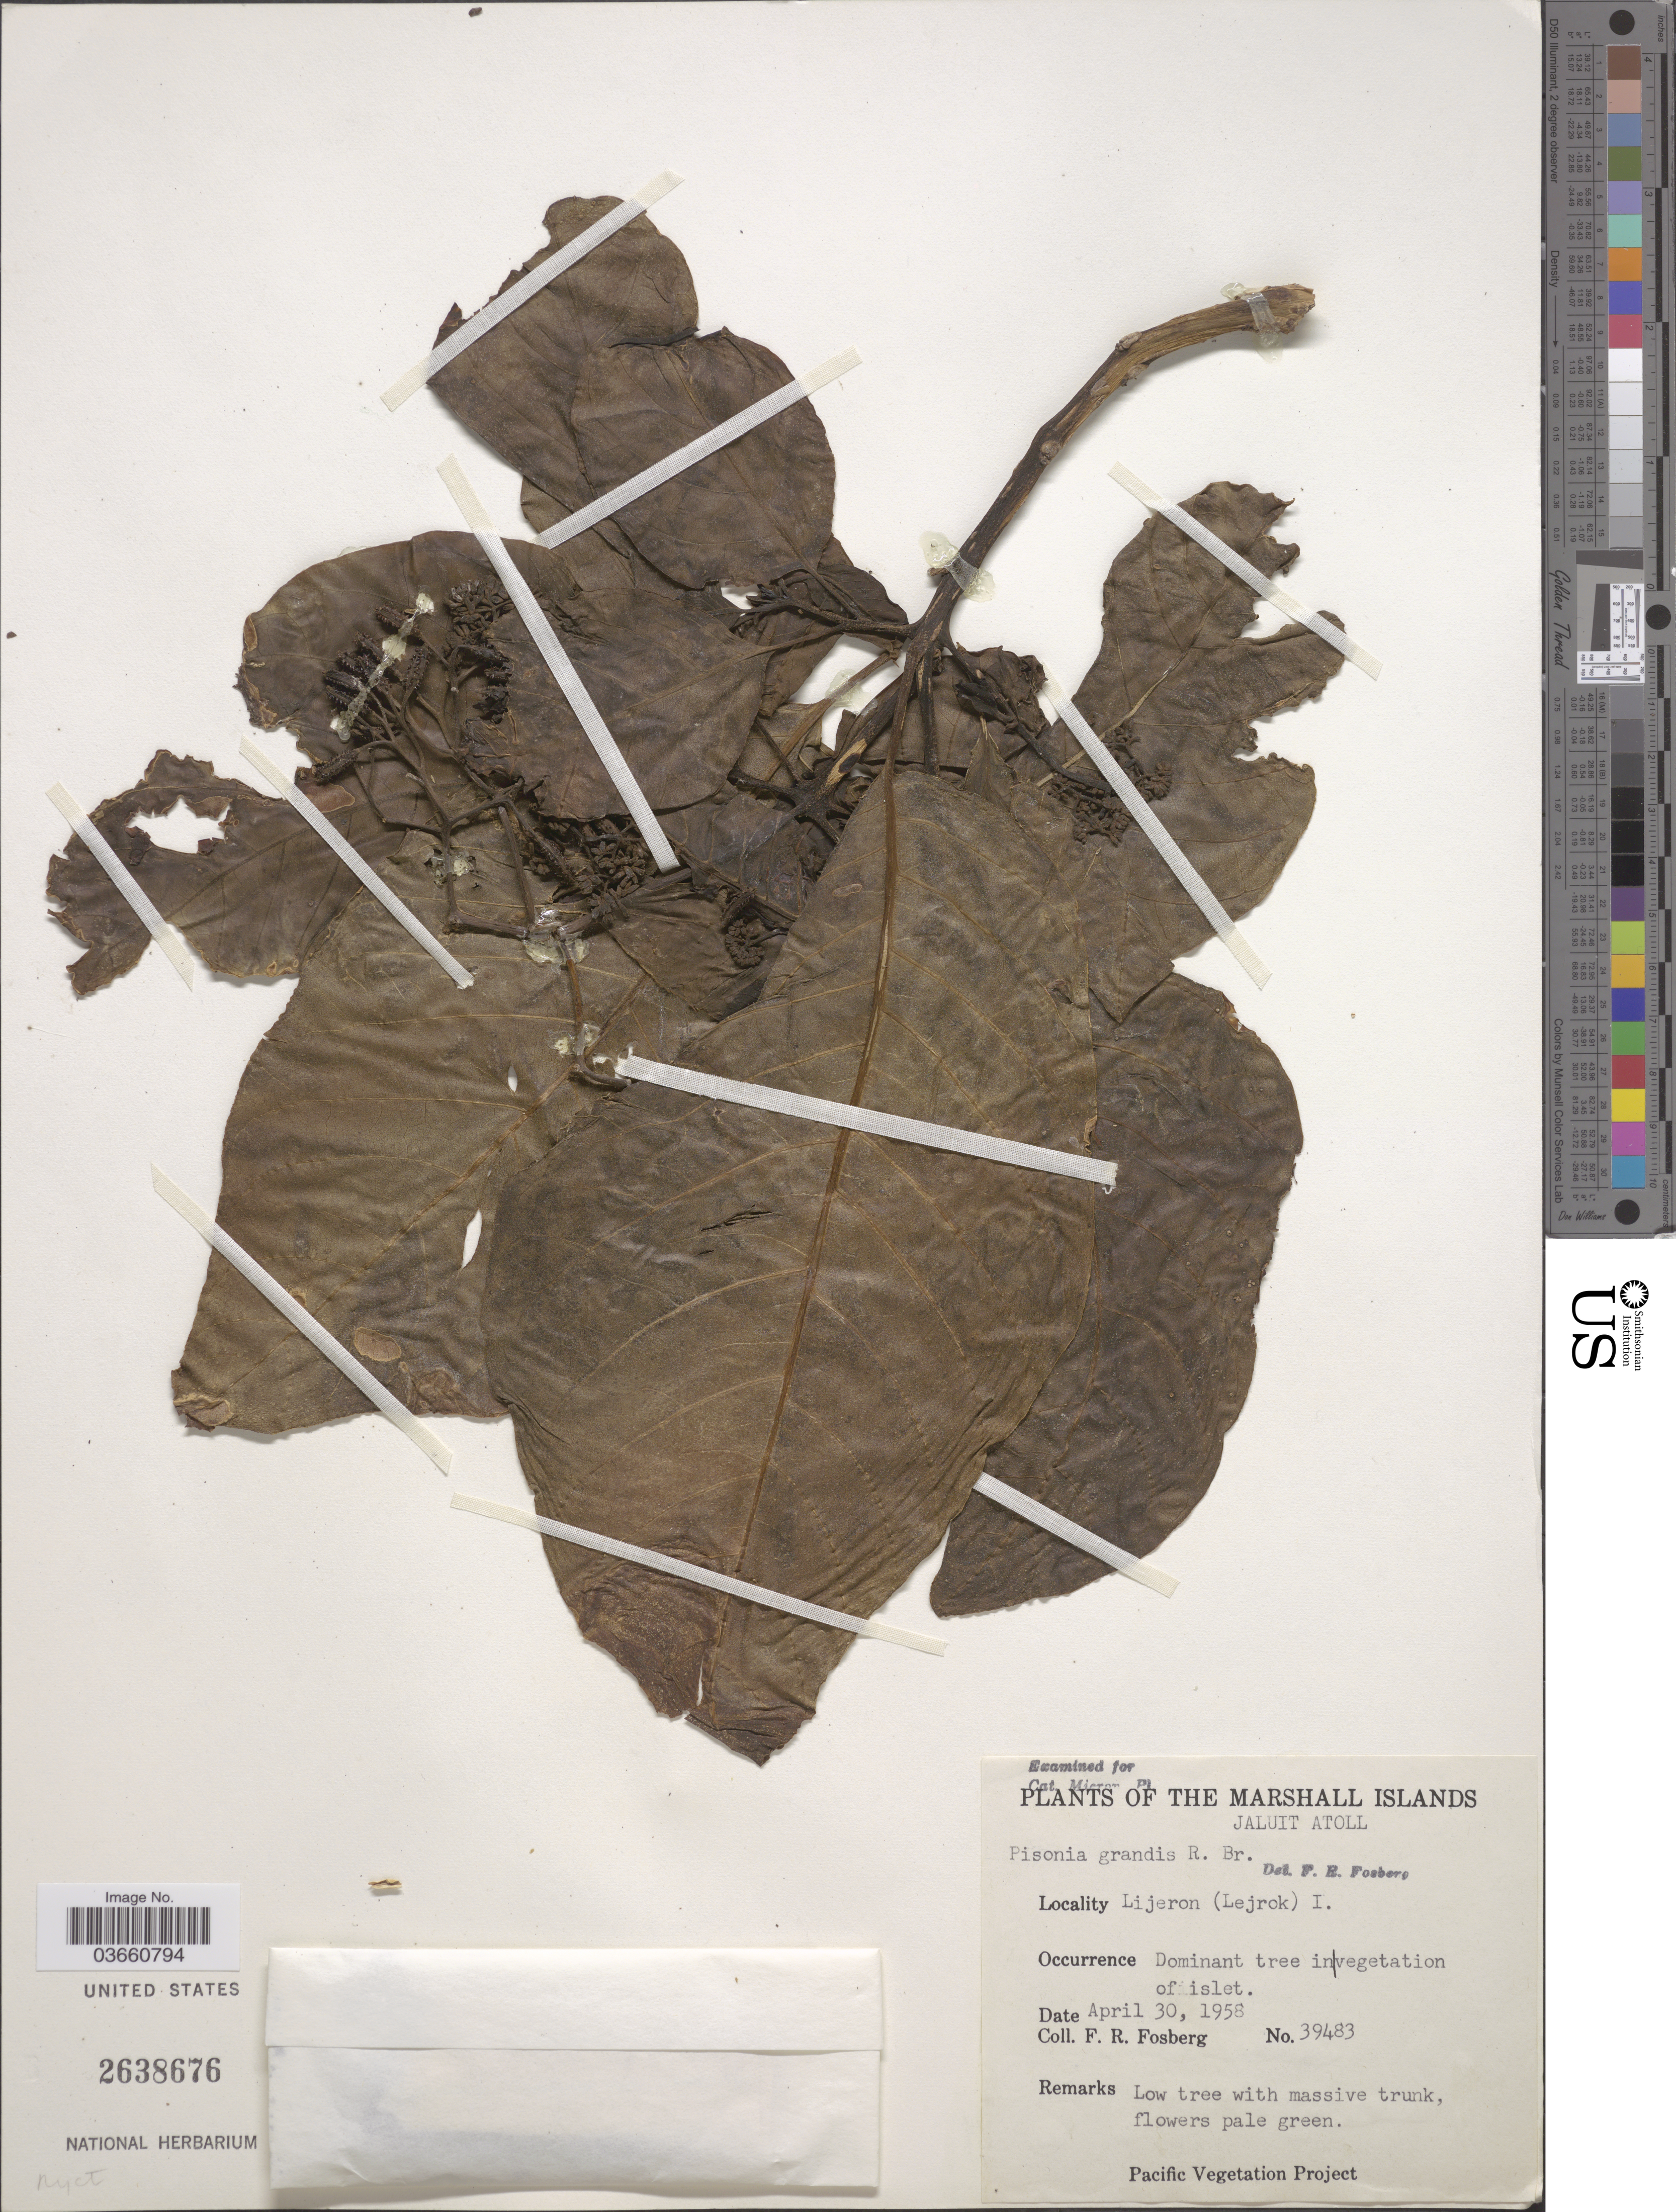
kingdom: Plantae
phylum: Tracheophyta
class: Magnoliopsida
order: Caryophyllales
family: Nyctaginaceae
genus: Pisonia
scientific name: Pisonia grandis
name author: R. Br.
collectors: F. R. Fosberg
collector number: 39483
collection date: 1958-04-30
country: Marshall Islands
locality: Jaluit Atoll. Lijeron (Lajrok) I.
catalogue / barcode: US 2638676